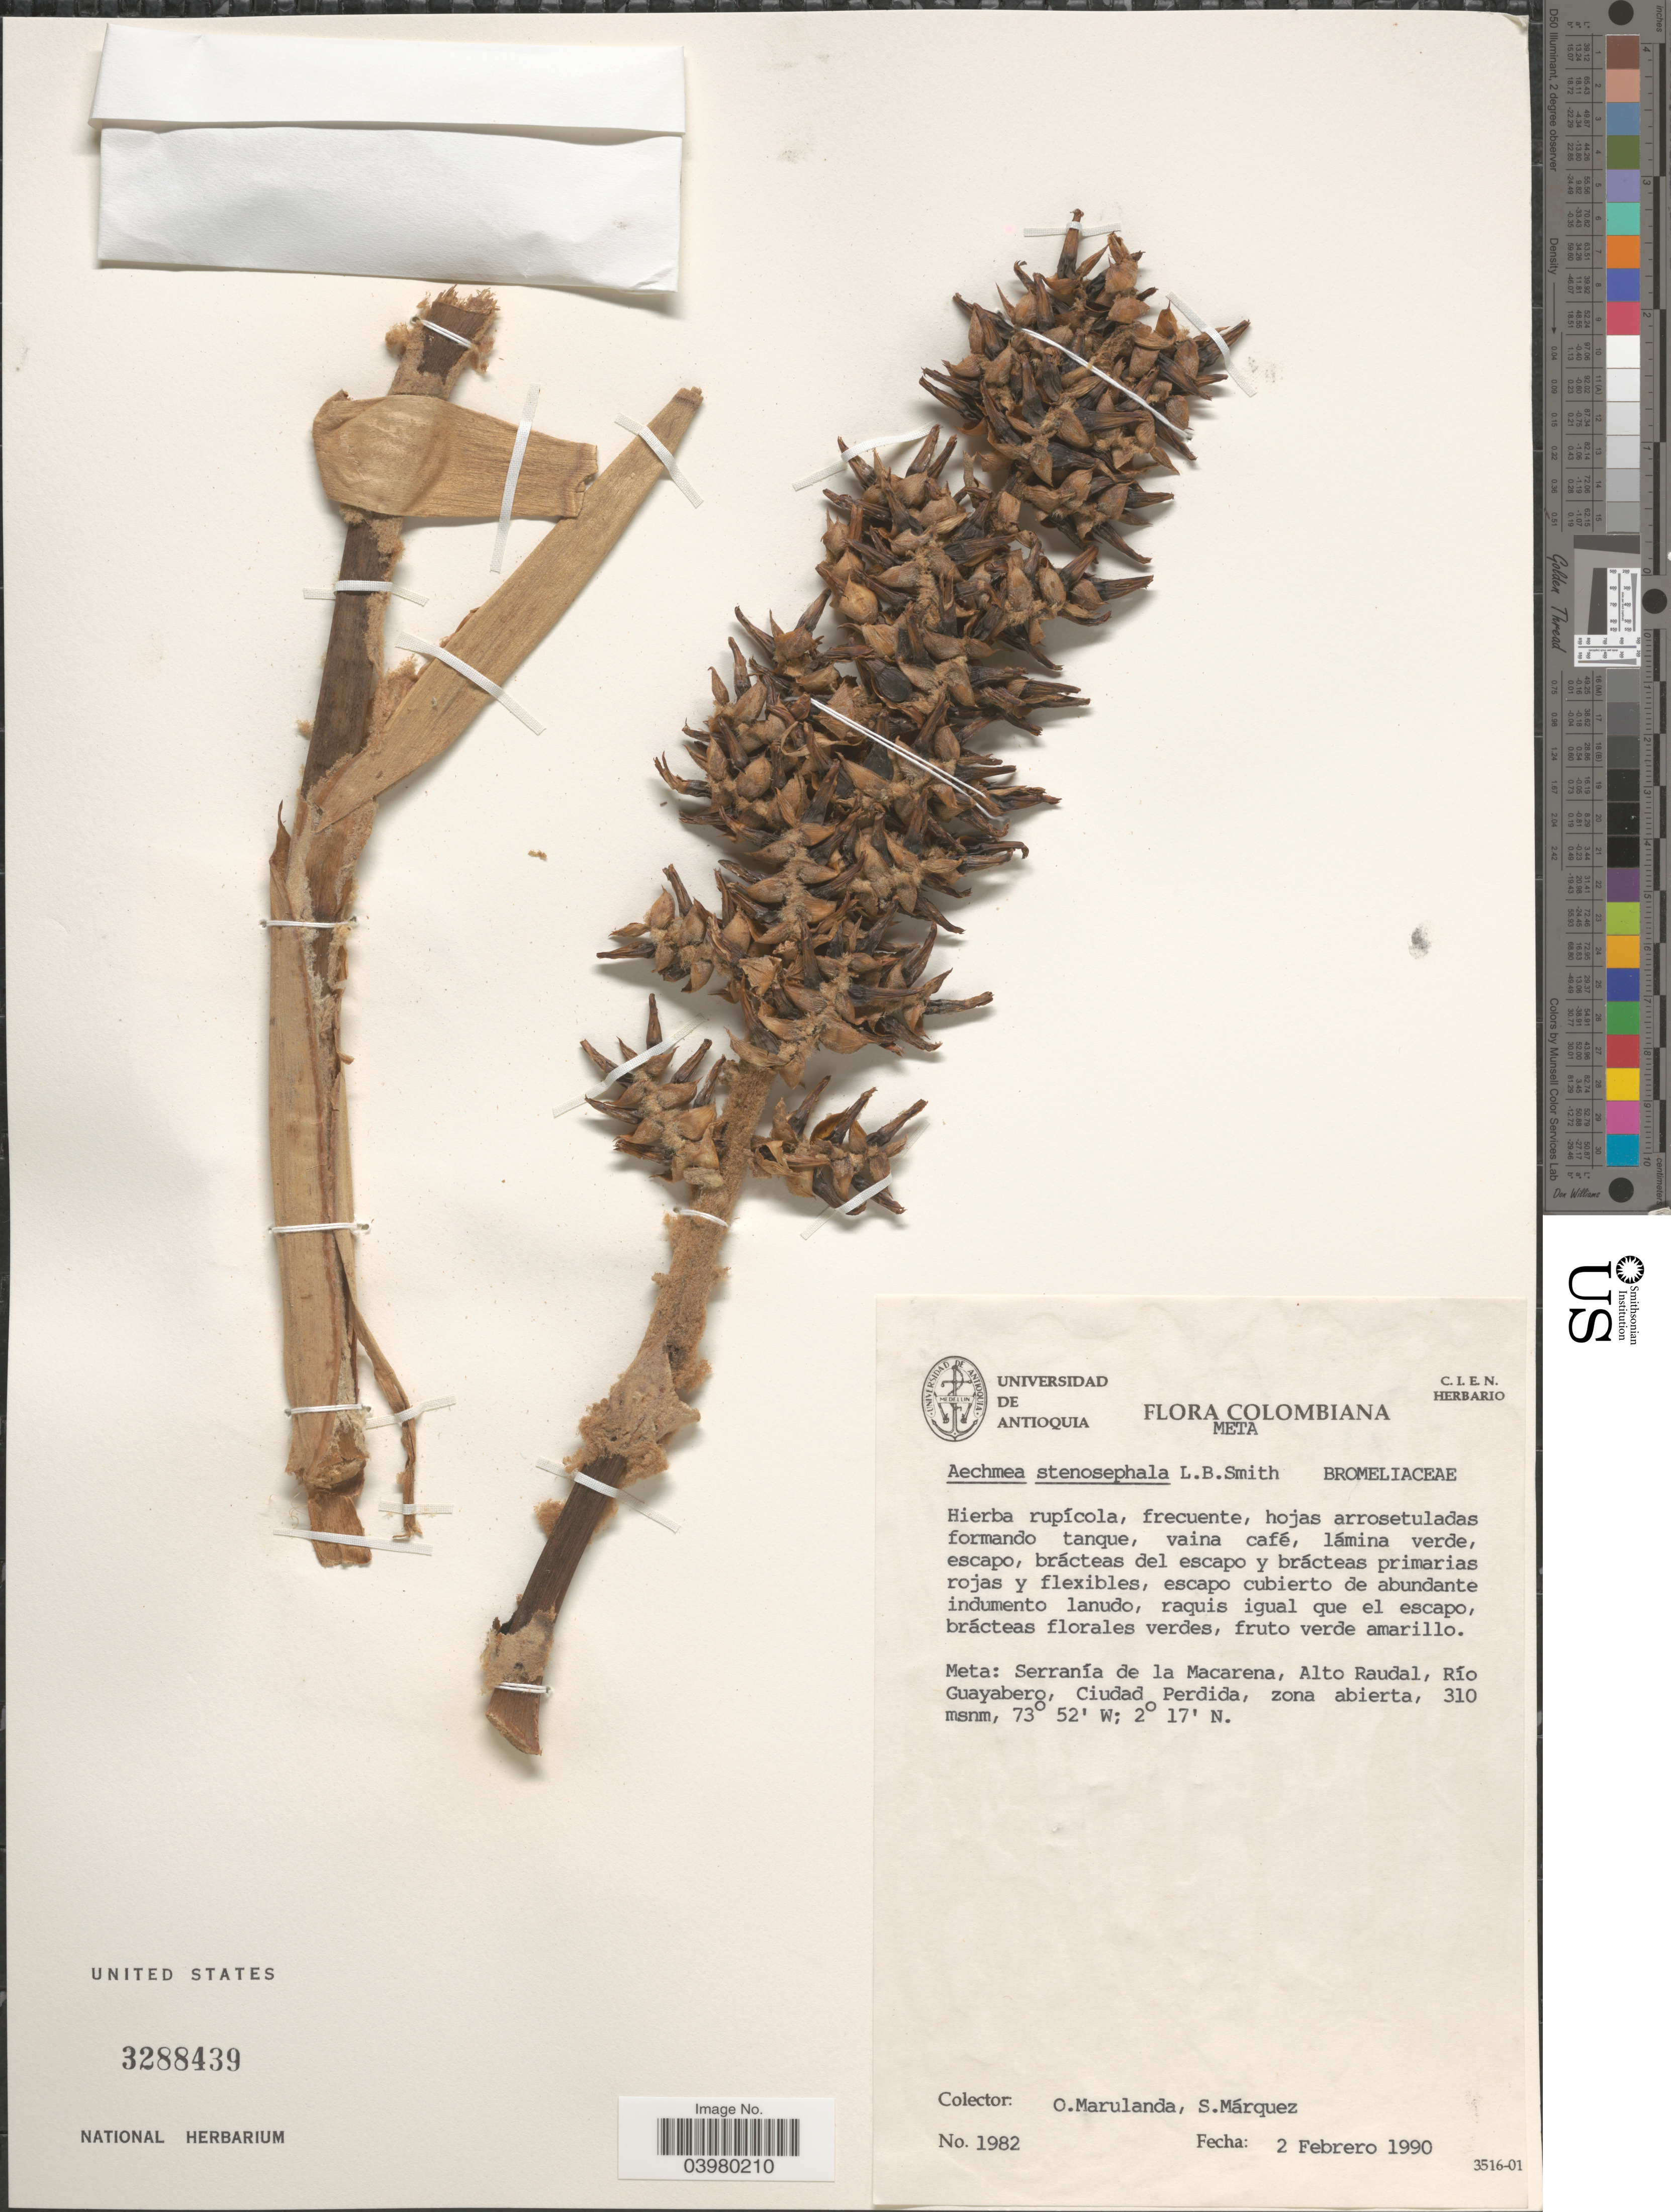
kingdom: Plantae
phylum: Tracheophyta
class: Liliopsida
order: Poales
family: Bromeliaceae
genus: Aechmea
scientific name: Aechmea stenosepala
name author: L.B. Sm. in R.E. Schult.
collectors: O. Marulanda & S. Márquez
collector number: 1982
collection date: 1990-02-02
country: Colombia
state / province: Meta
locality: Serranía de la Macarena, Alto Raudal, Río Guayabero, Ciudad Perdida, zona abierta.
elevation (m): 310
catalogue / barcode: US 3288439